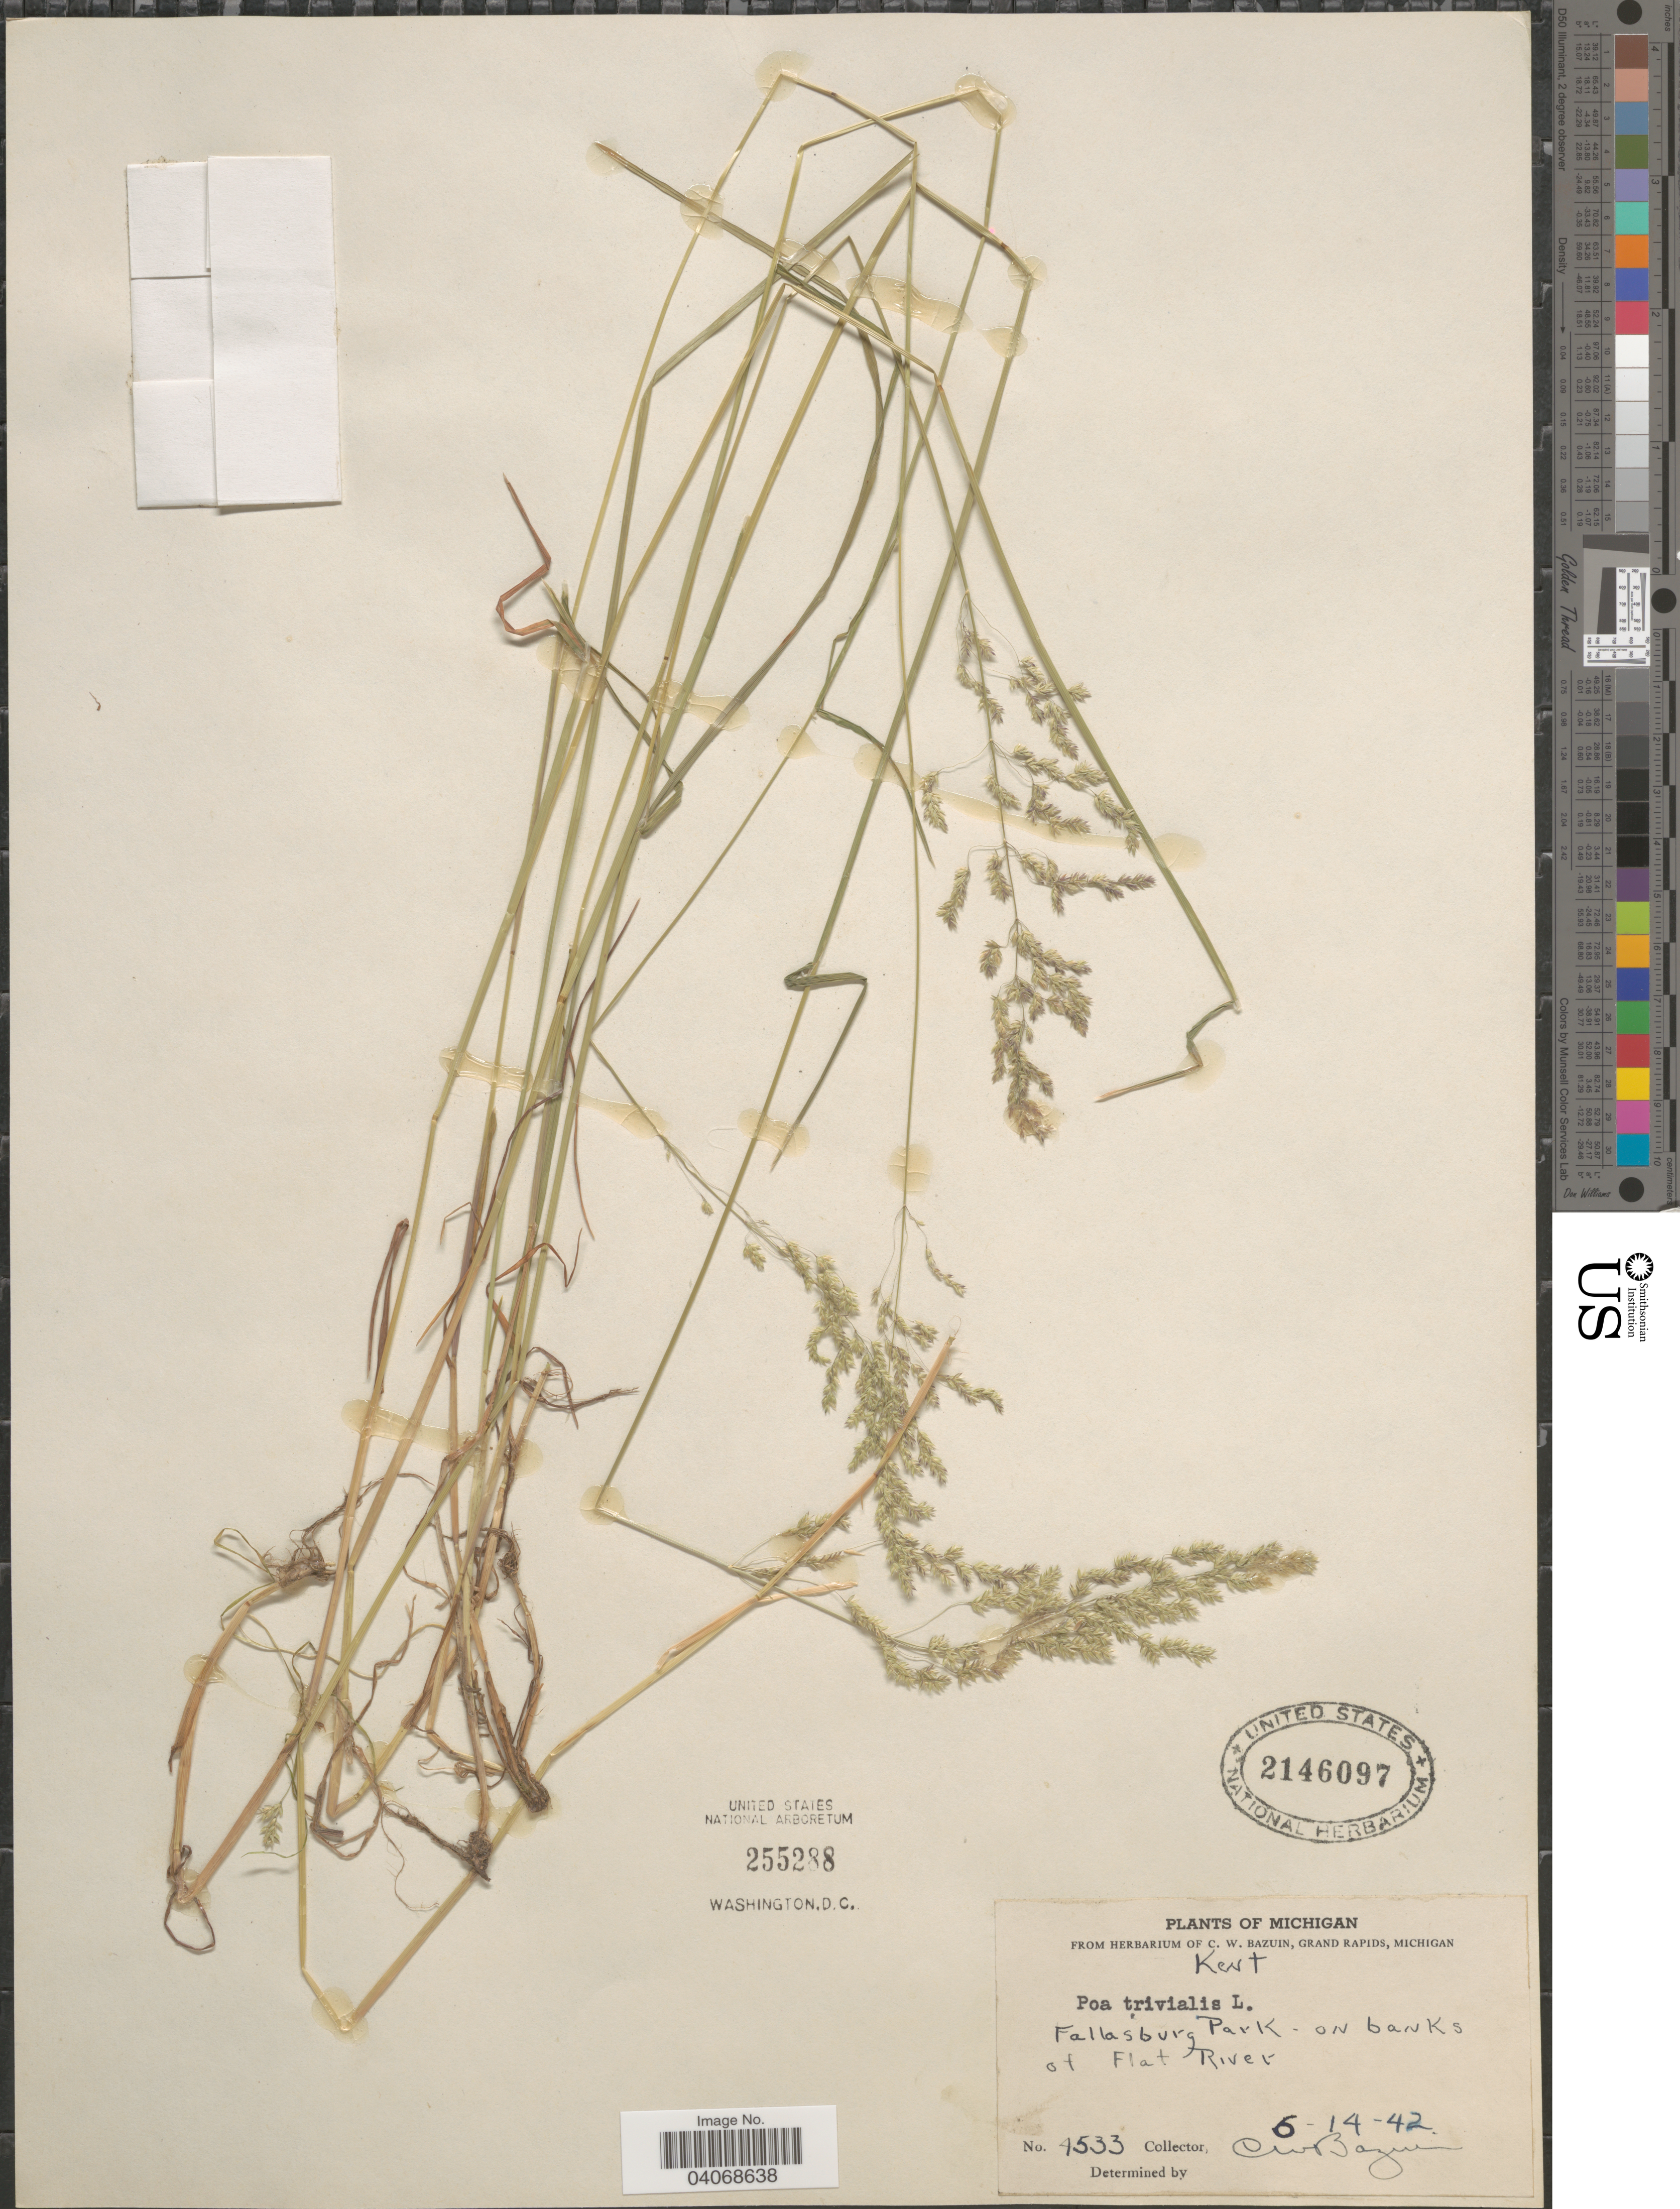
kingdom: Plantae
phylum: Tracheophyta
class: Liliopsida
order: Poales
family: Poaceae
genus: Poa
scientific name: Poa trivialis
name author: L.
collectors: C. Bazuin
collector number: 4533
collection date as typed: Transcribed d/m/y: 14/5/42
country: United States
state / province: Michigan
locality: Kent. Fallasburg Park - on banks of Flat River.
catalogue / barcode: US 2146097